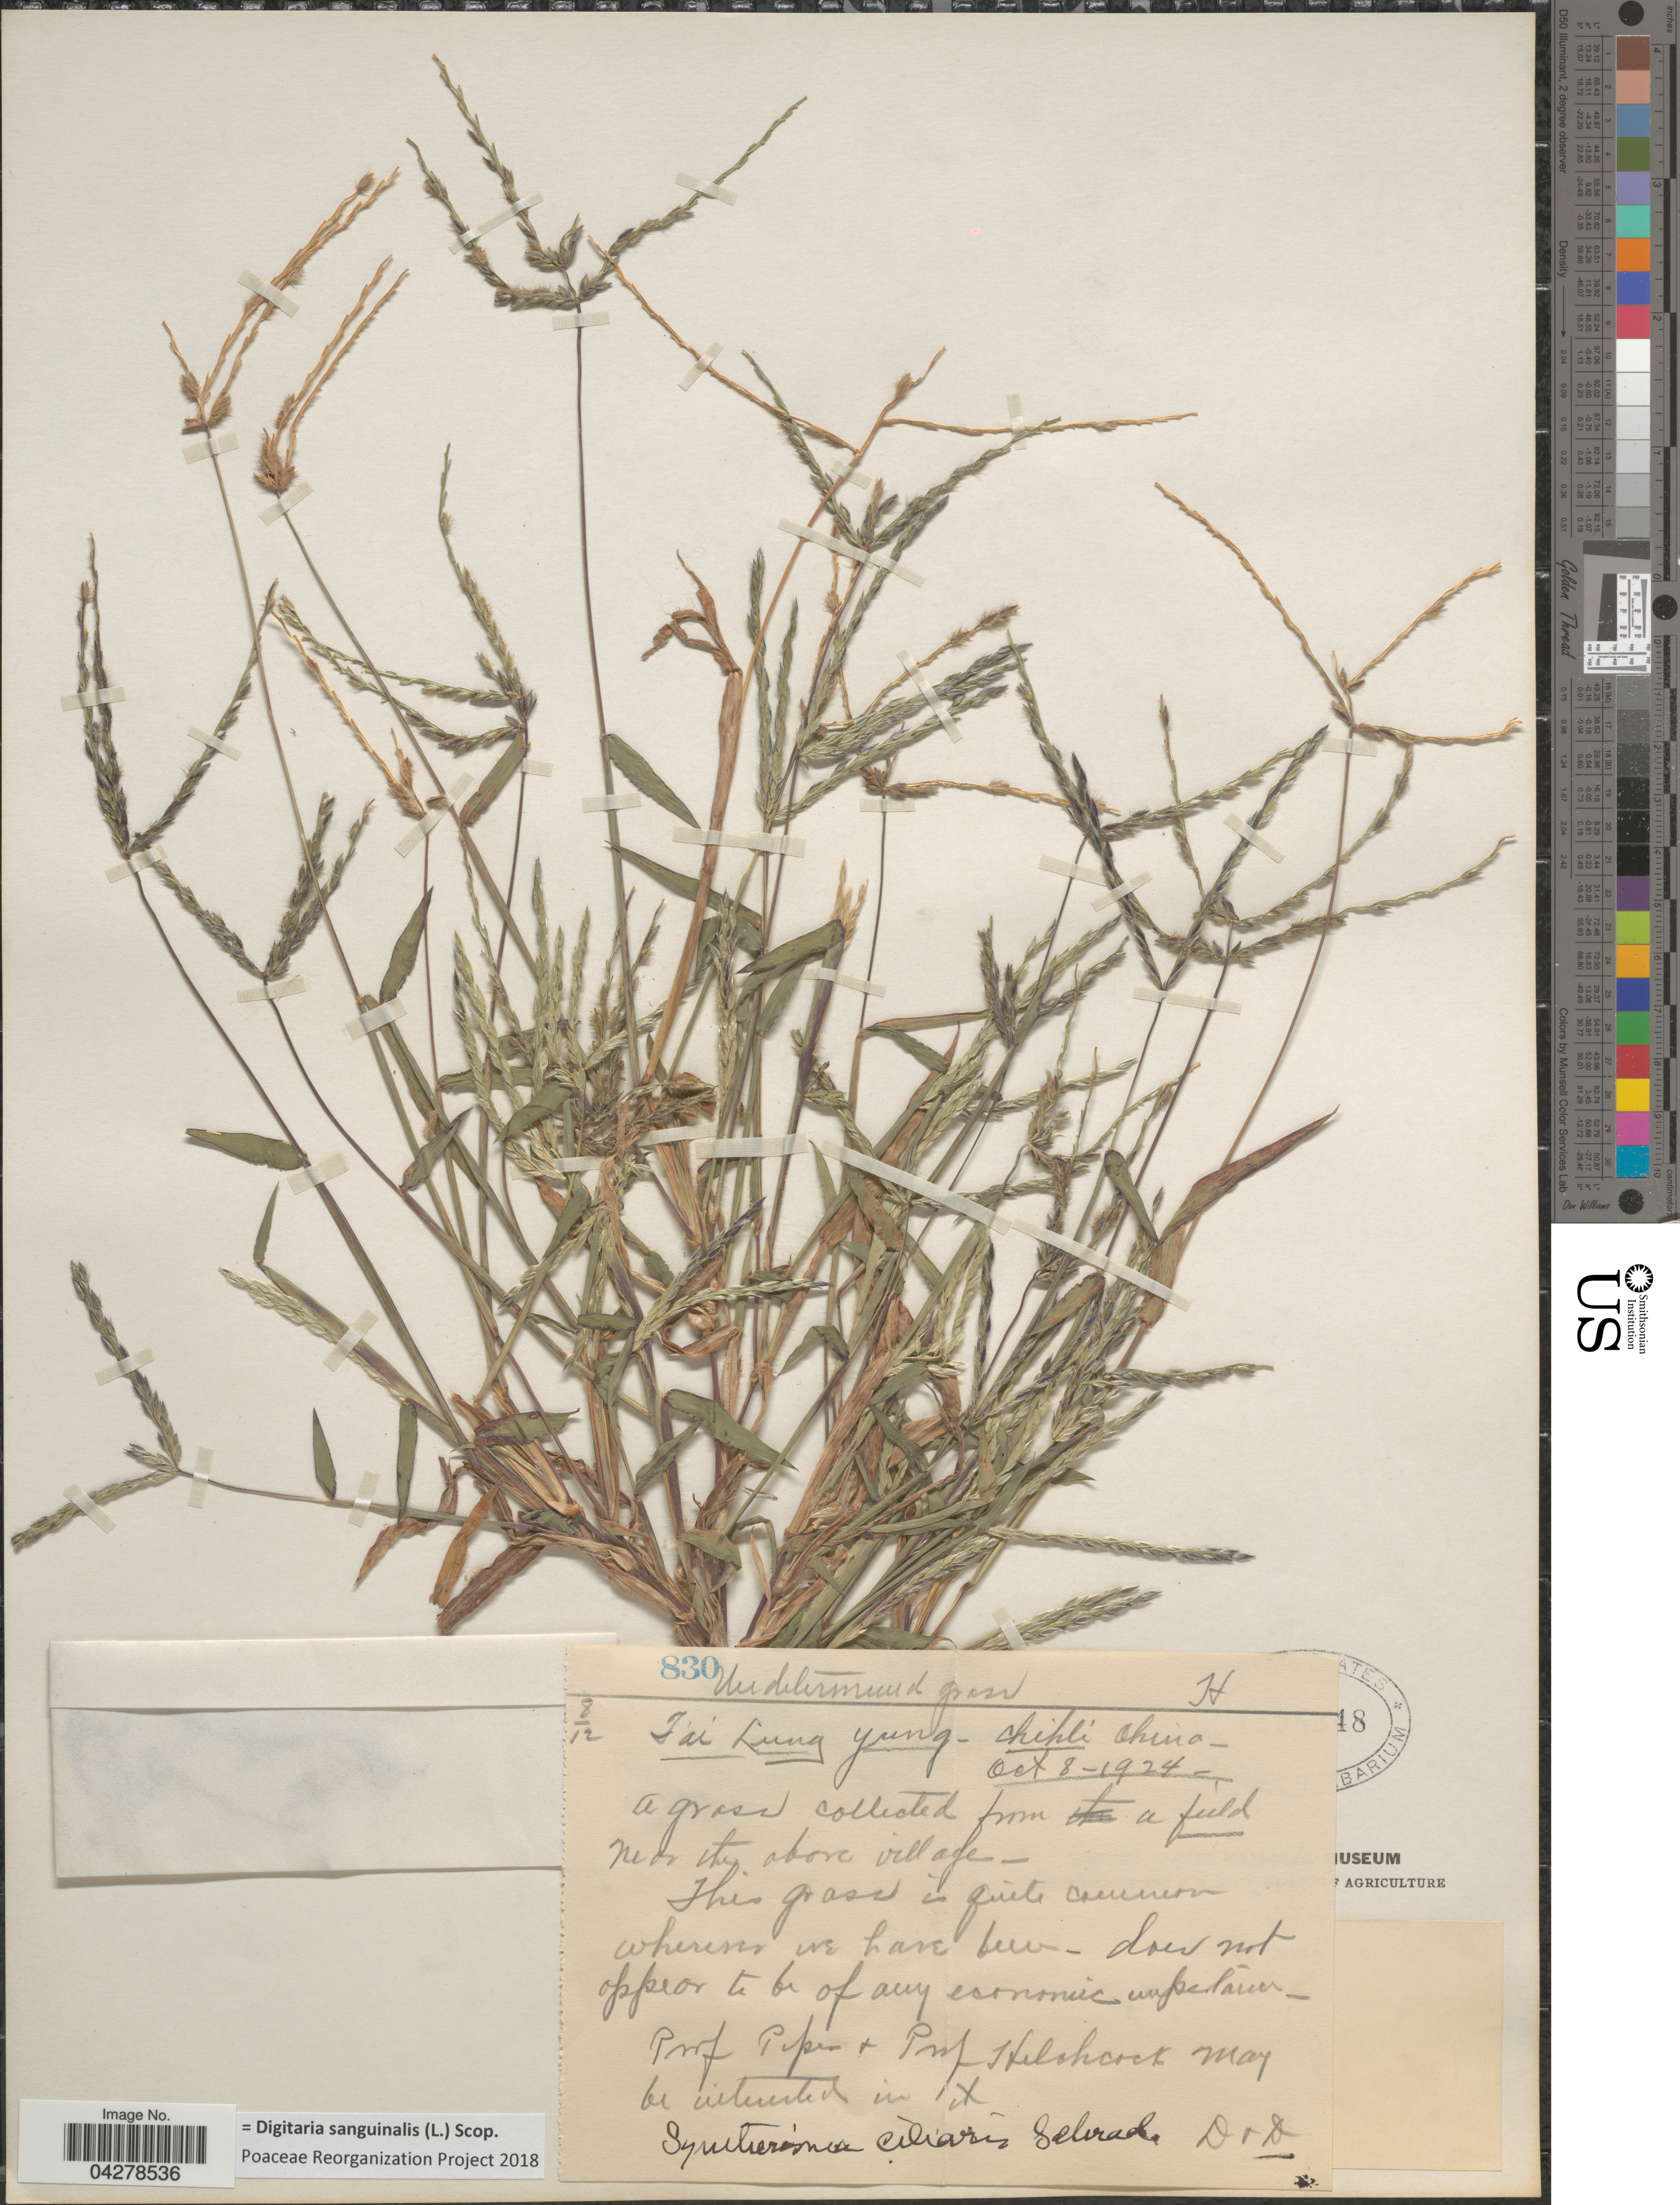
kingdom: Plantae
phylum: Tracheophyta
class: Liliopsida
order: Poales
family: Poaceae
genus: Digitaria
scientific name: Digitaria sanguinalis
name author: (L.) Scop.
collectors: D & D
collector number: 830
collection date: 1924-10-08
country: China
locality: J'ai Lung Yung- chihli. A grass collected from a field near the above village.